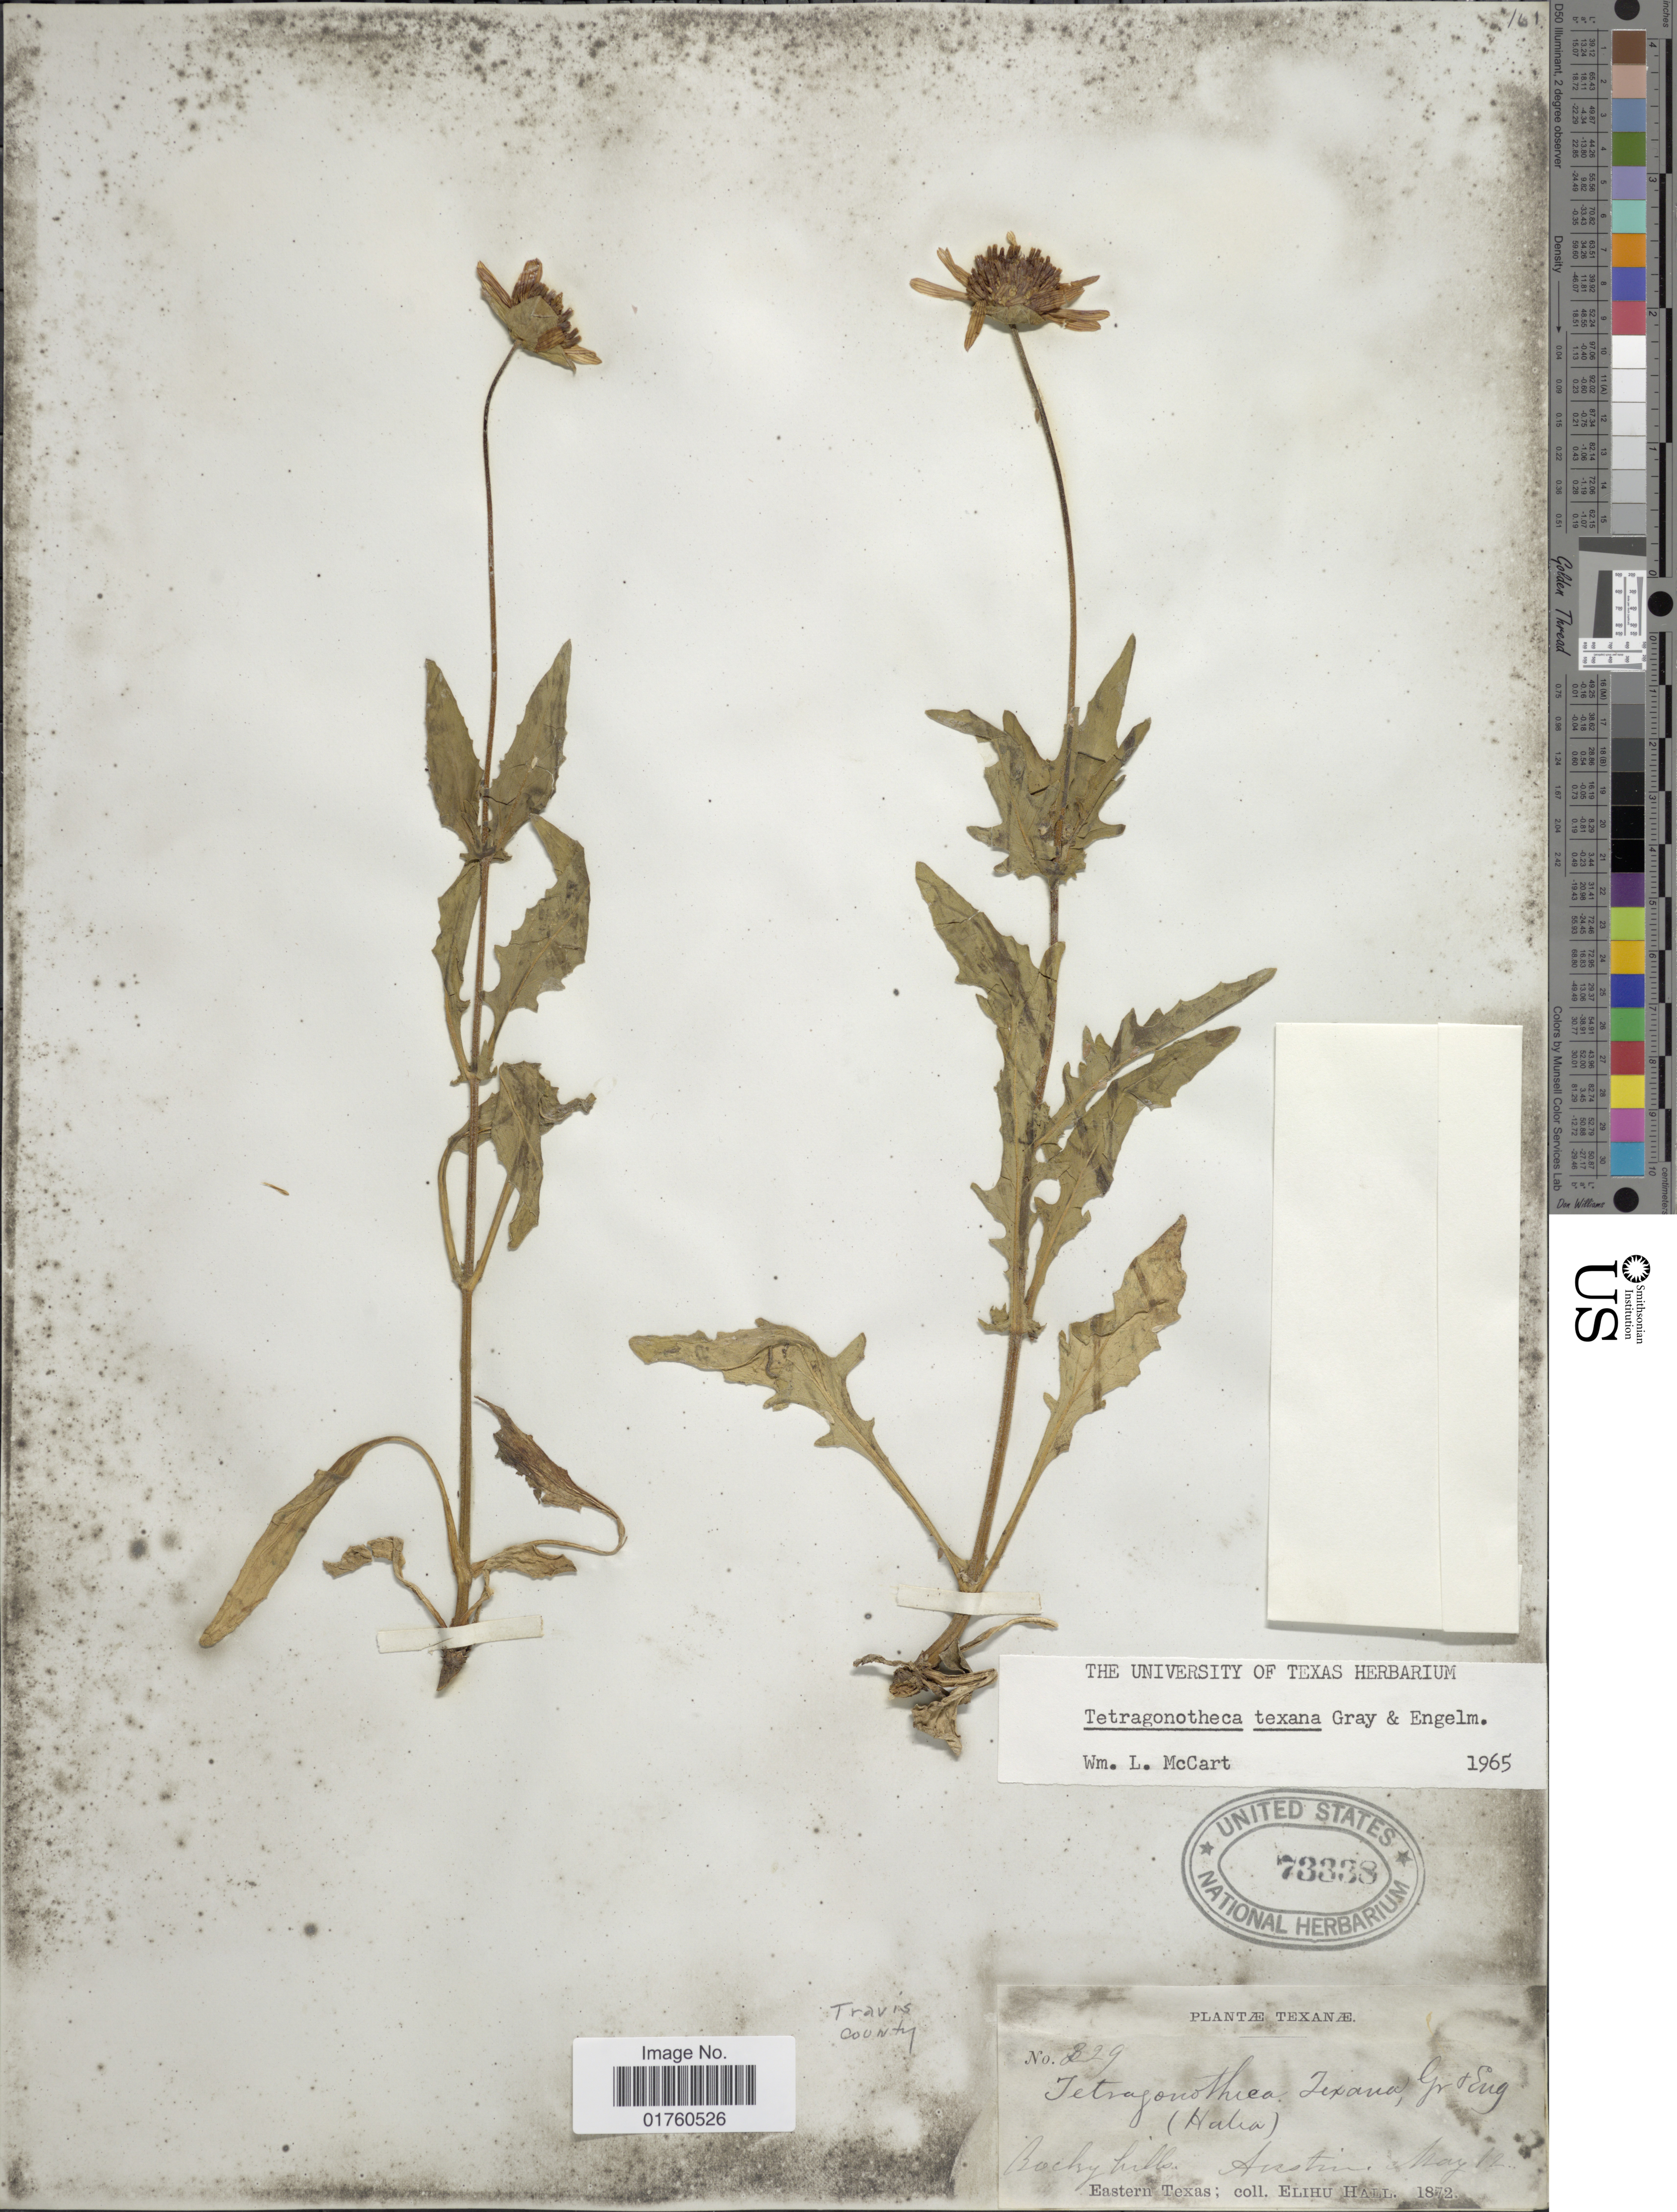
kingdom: Plantae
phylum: Tracheophyta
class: Magnoliopsida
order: Asterales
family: Asteraceae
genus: Tetragonotheca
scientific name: Tetragonotheca texana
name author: A. Gray & Engelm.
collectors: E. Hall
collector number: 329*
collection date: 1872-05-12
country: United States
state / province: Texas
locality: Eastern texas, Austin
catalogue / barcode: US 73338